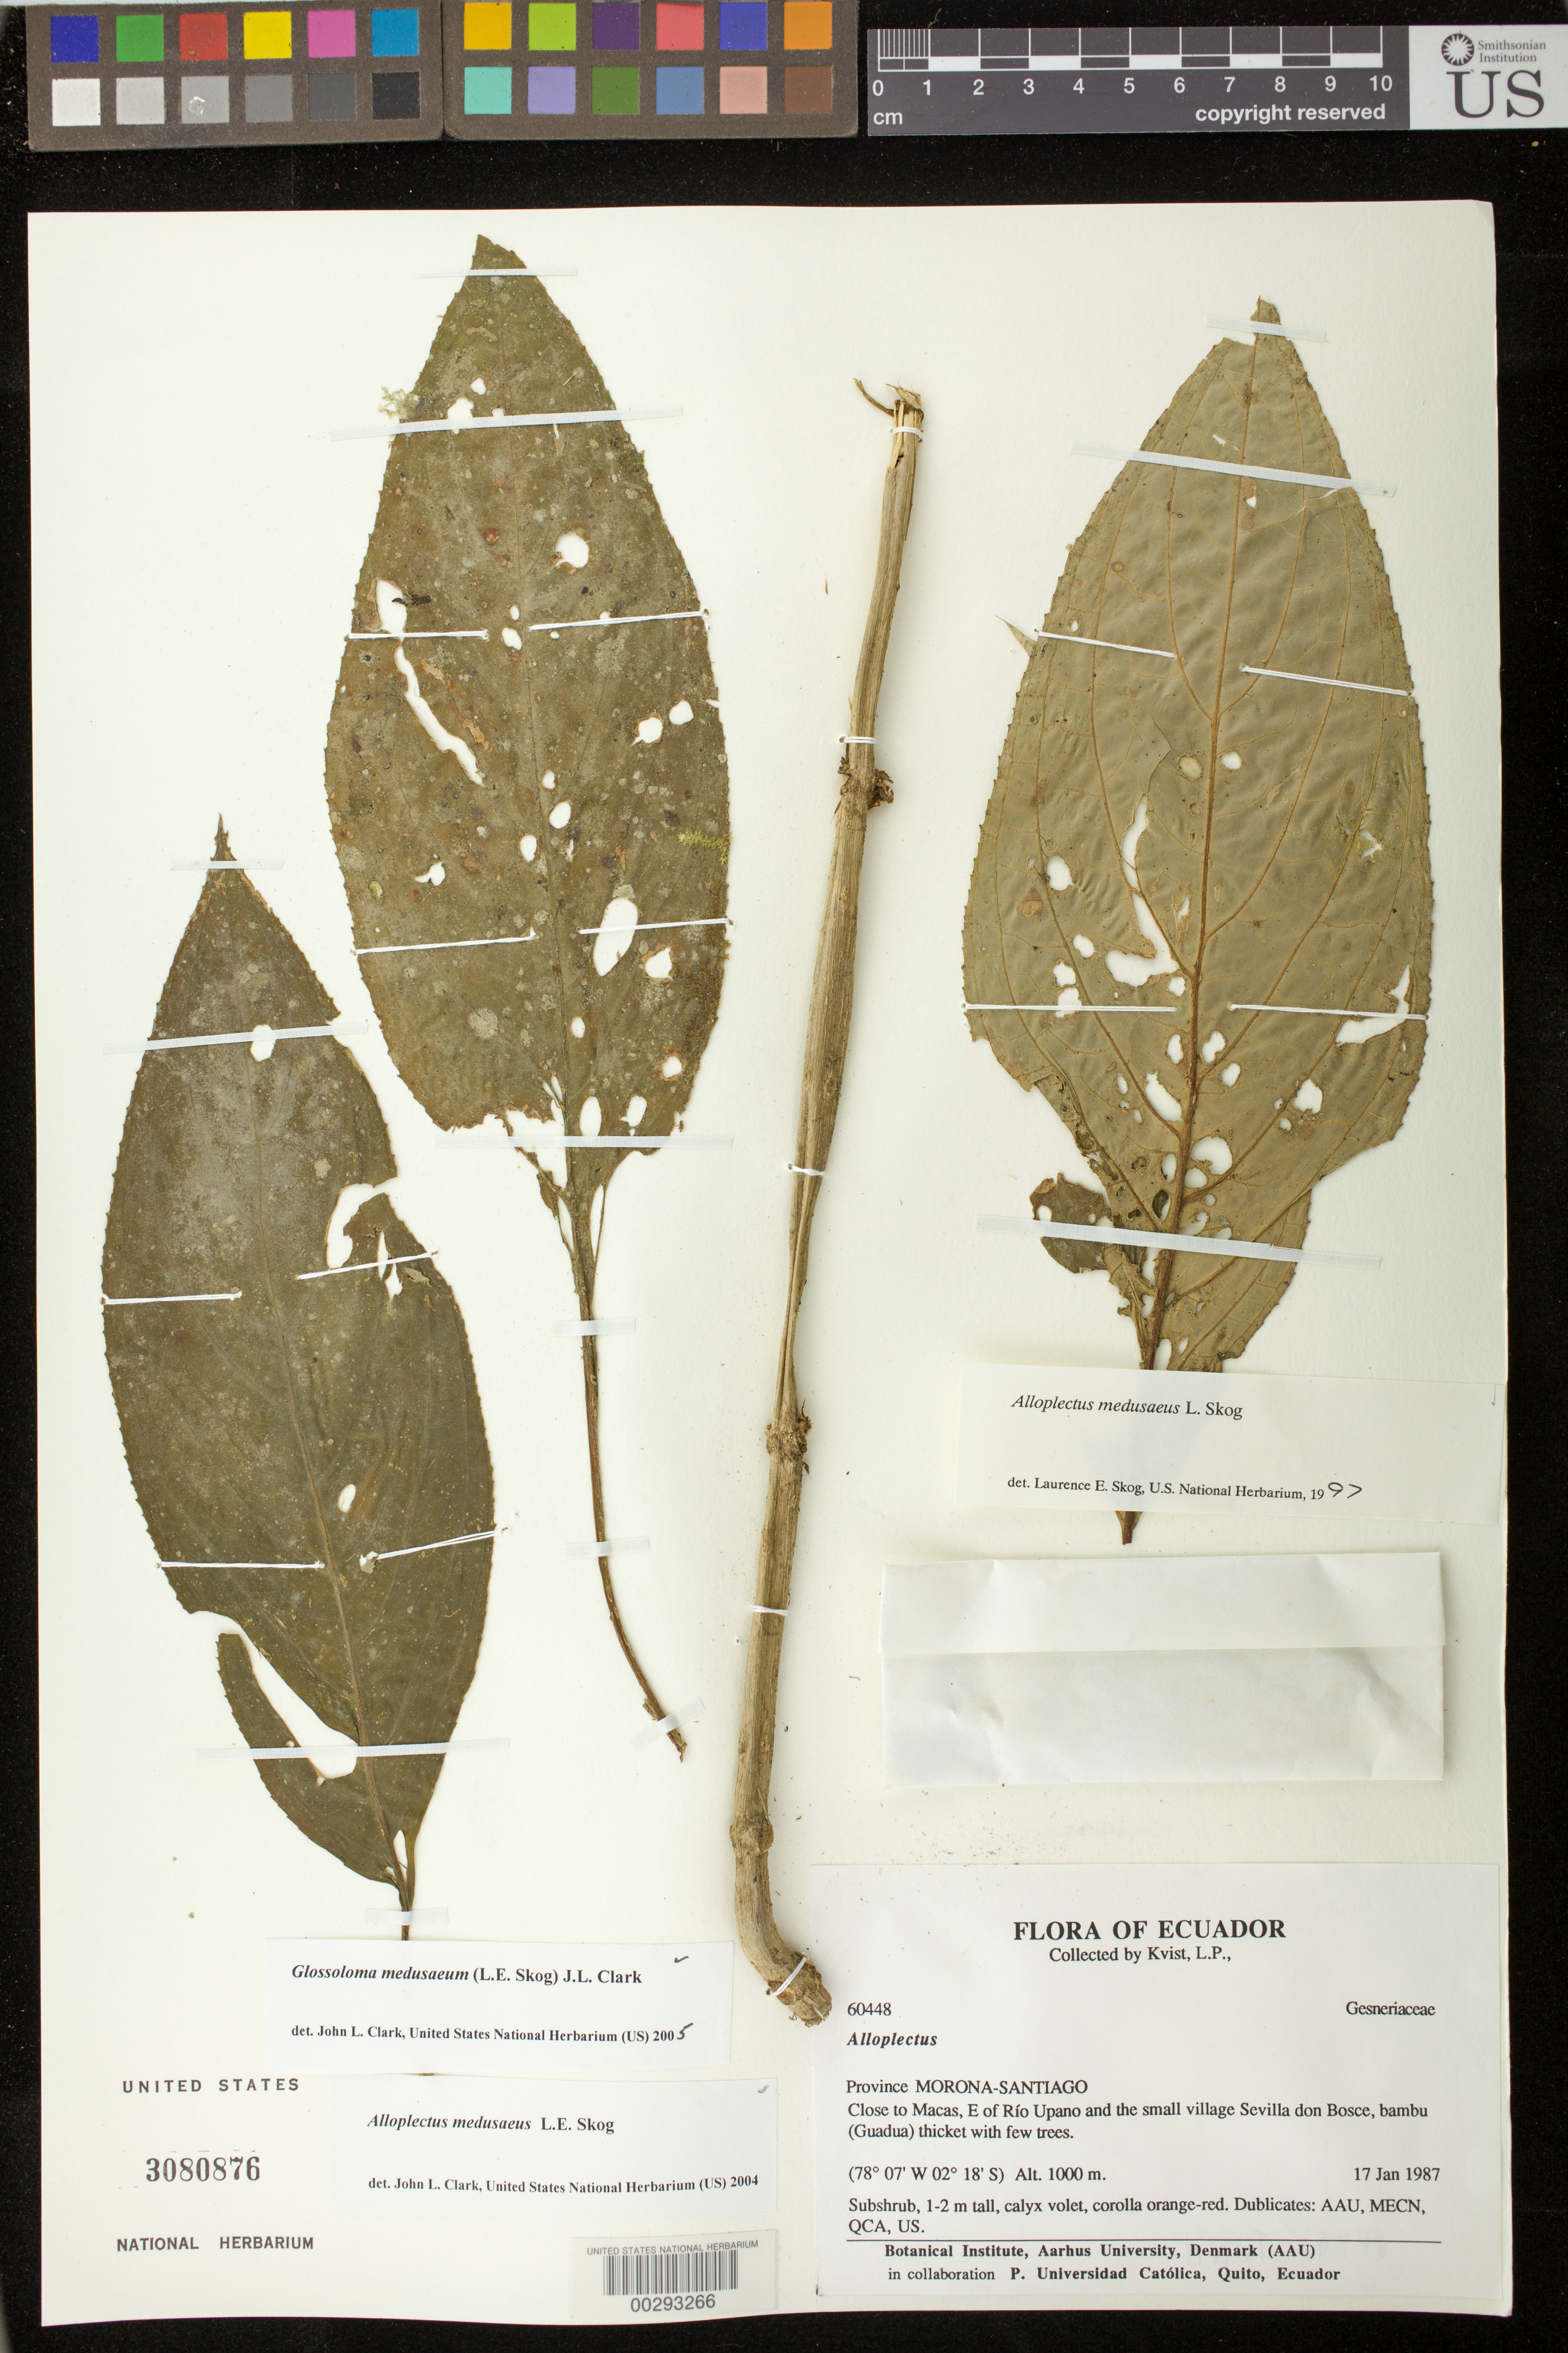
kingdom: Plantae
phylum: Tracheophyta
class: Magnoliopsida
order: Lamiales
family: Gesneriaceae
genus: Glossoloma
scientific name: Glossoloma medusaeum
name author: (L.E. Skog) J.L. Clark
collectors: L. P. Kvist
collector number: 60448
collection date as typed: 17 Jan 1987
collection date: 1987-01-17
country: Ecuador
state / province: Morona-Santiago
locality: Close to Macas, E of Río Upano and and small village Sevilla don Bosce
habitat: Bambu (Guadua) thicket with few trees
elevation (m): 1000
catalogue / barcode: US 3080876